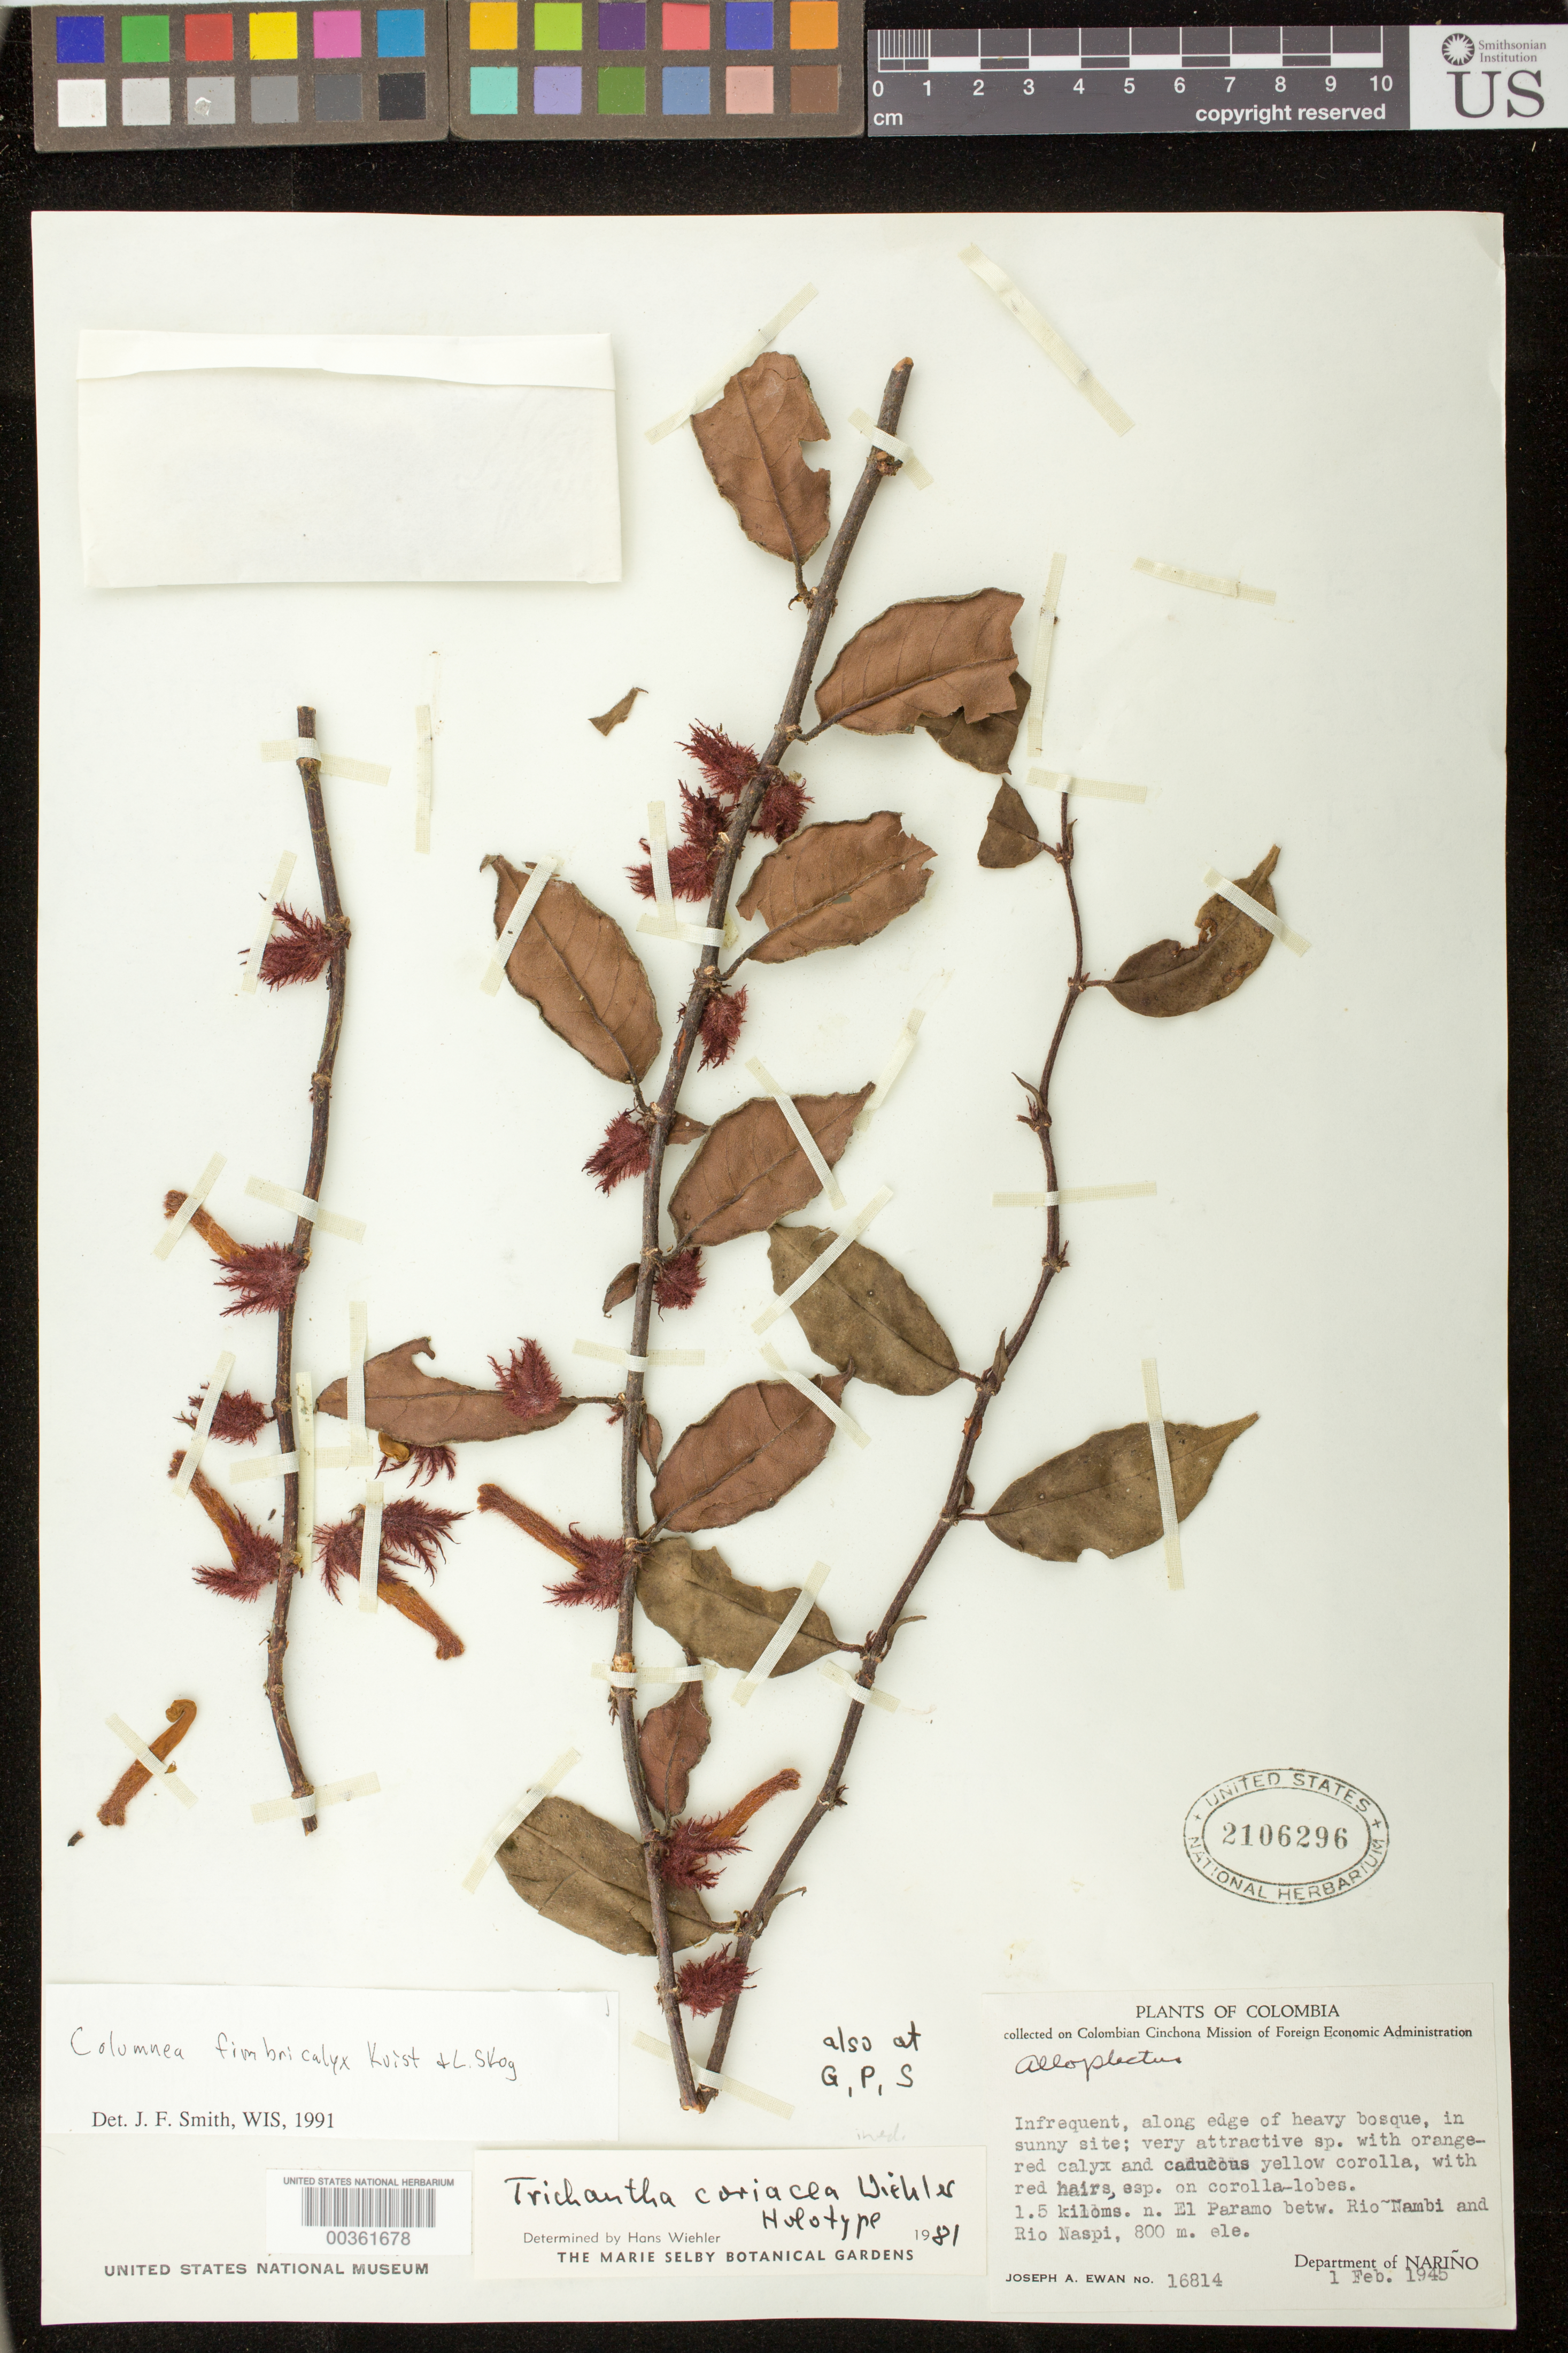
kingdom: Plantae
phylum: Tracheophyta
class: Magnoliopsida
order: Lamiales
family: Gesneriaceae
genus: Columnea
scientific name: Columnea laciniata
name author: J.L. Clark & M. Amaya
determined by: Skog, Laurence E.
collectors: J. A. Ewan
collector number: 16814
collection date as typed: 01 Feb 1945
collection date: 1945-02-01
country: Colombia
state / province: Nariño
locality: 1.5 km N El Paramo between Rio Nambi and Rio Naspi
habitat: Along edge of heavy bosque, in sunny site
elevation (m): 800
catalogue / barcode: US 2106296